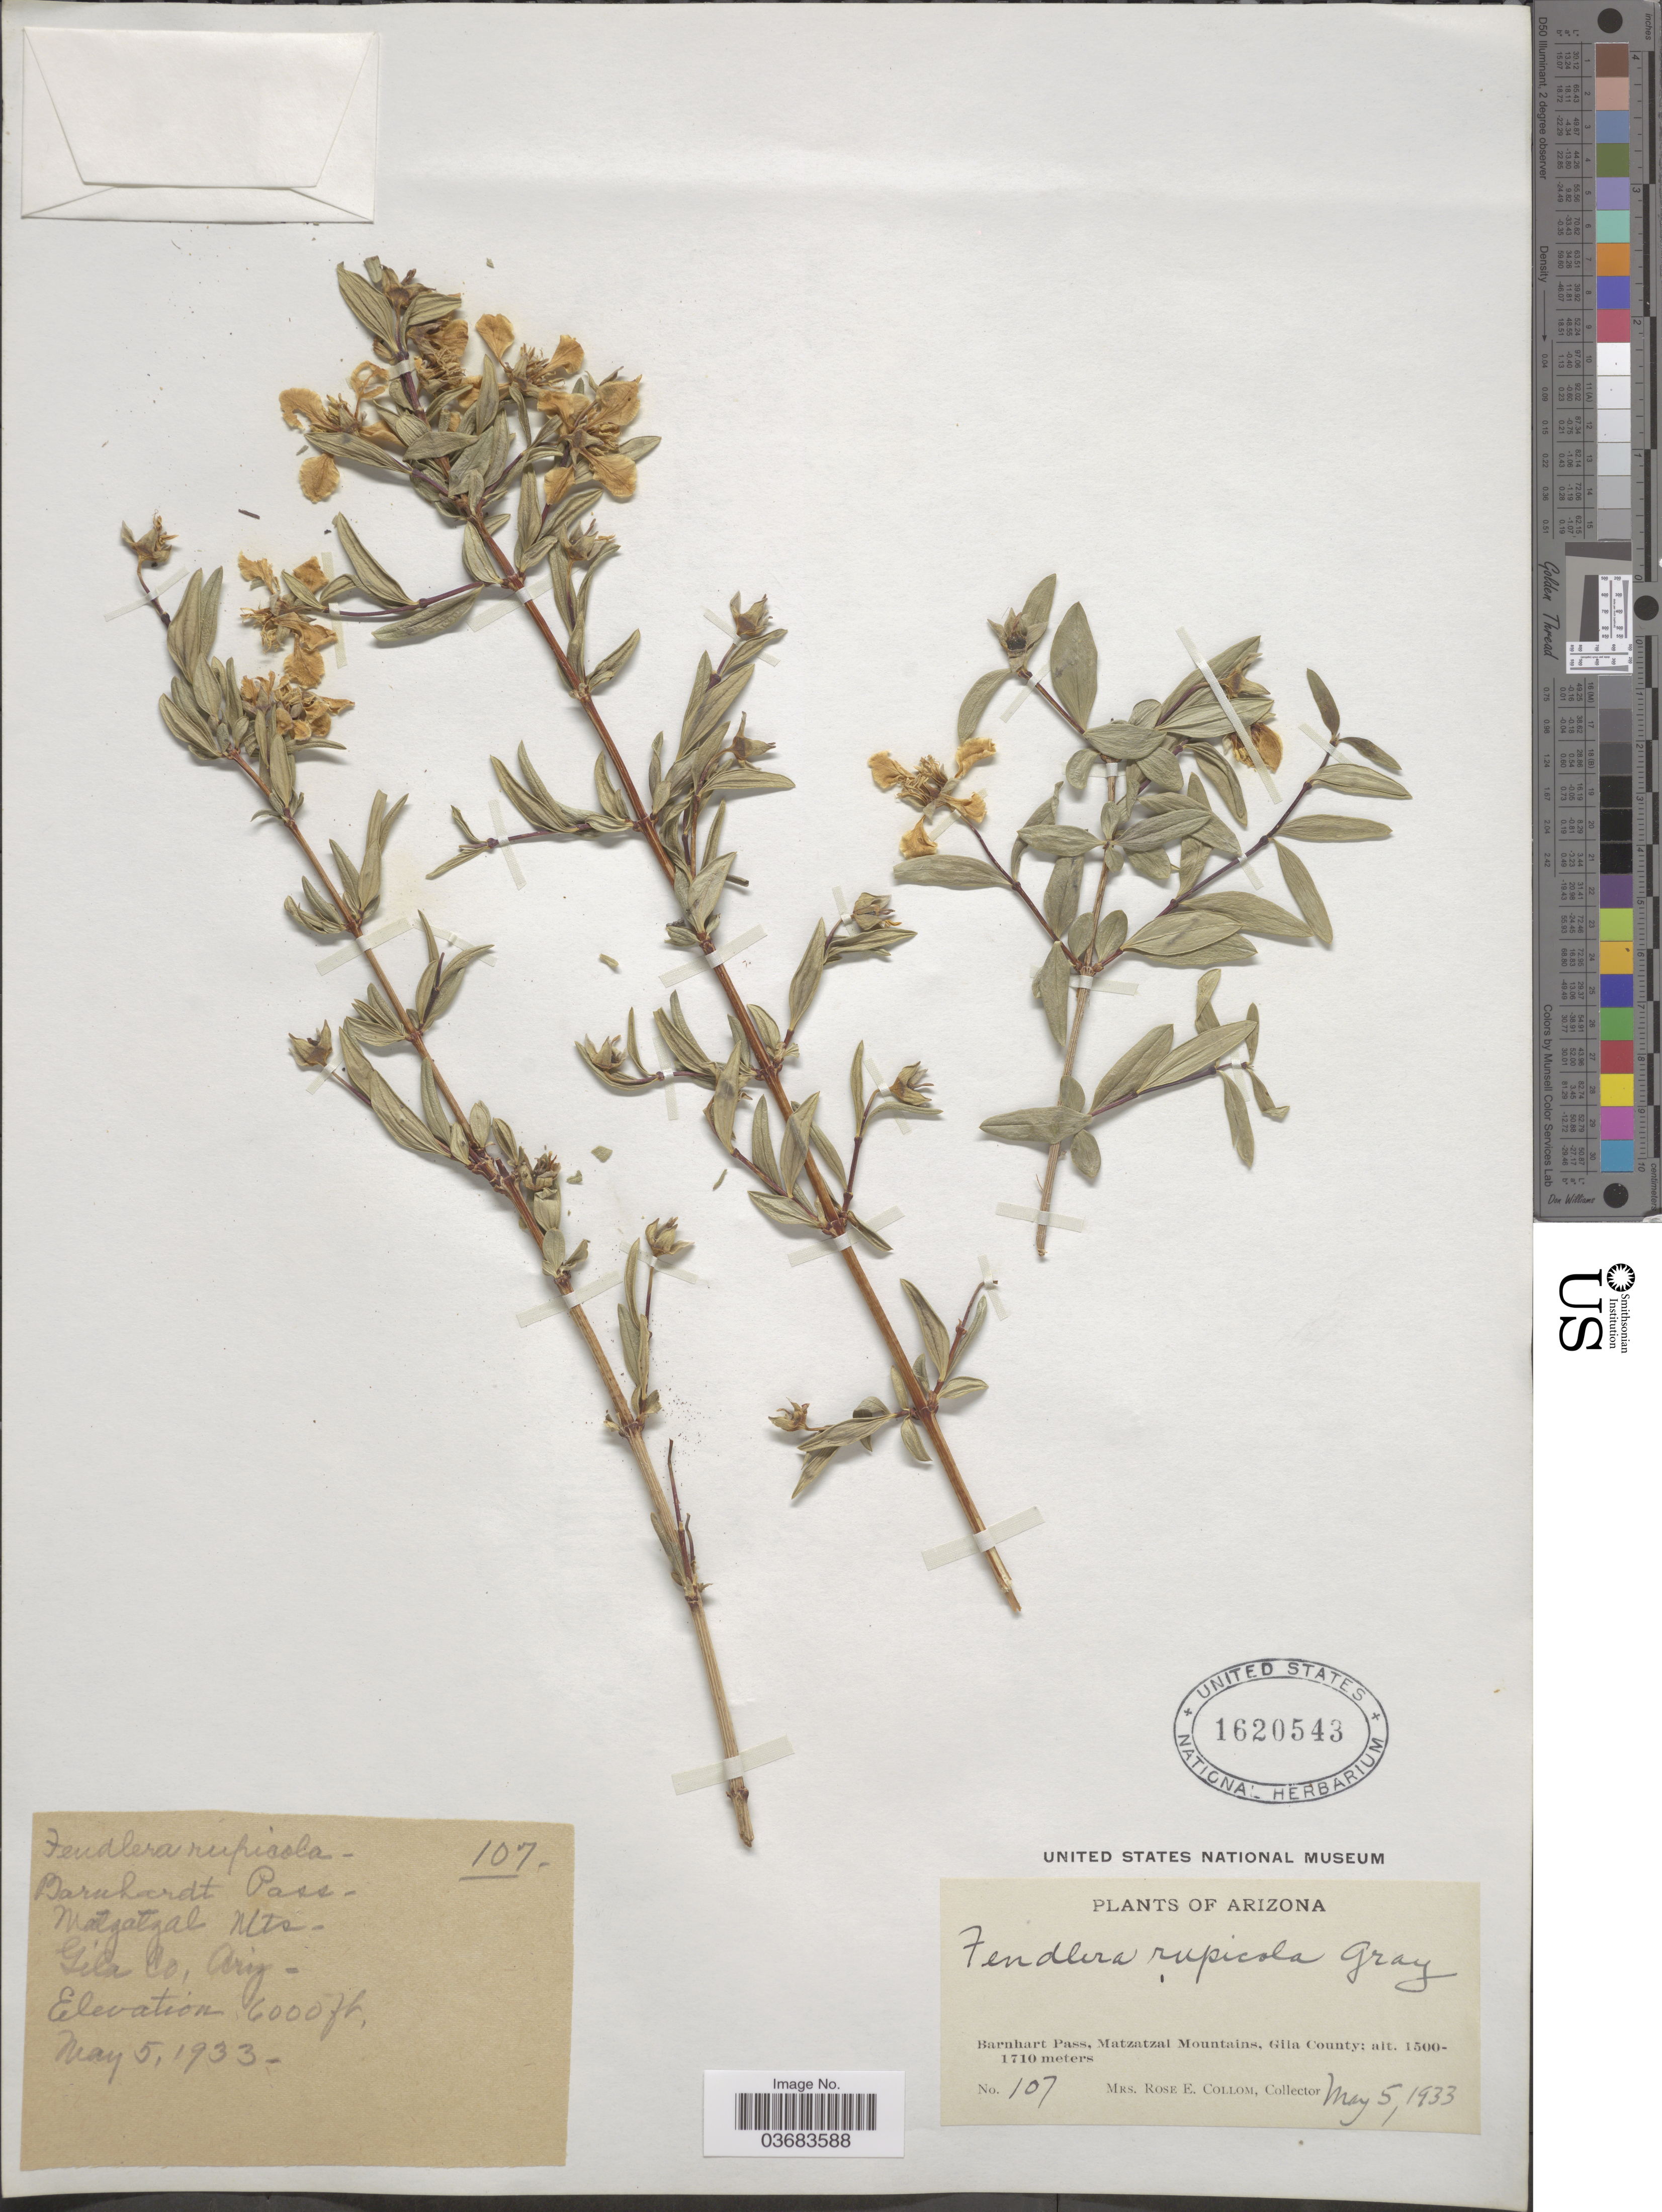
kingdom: Plantae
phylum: Tracheophyta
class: Magnoliopsida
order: Cornales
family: Hydrangeaceae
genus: Fendlera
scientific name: Fendlera rupicola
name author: Englem. & A. Gray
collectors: R. E. Collom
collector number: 107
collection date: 1933-05-05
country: United States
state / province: Arizona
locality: Barnhart Pass, Matzatzal Mountains, Gila County.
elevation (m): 1829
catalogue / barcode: US 1620543